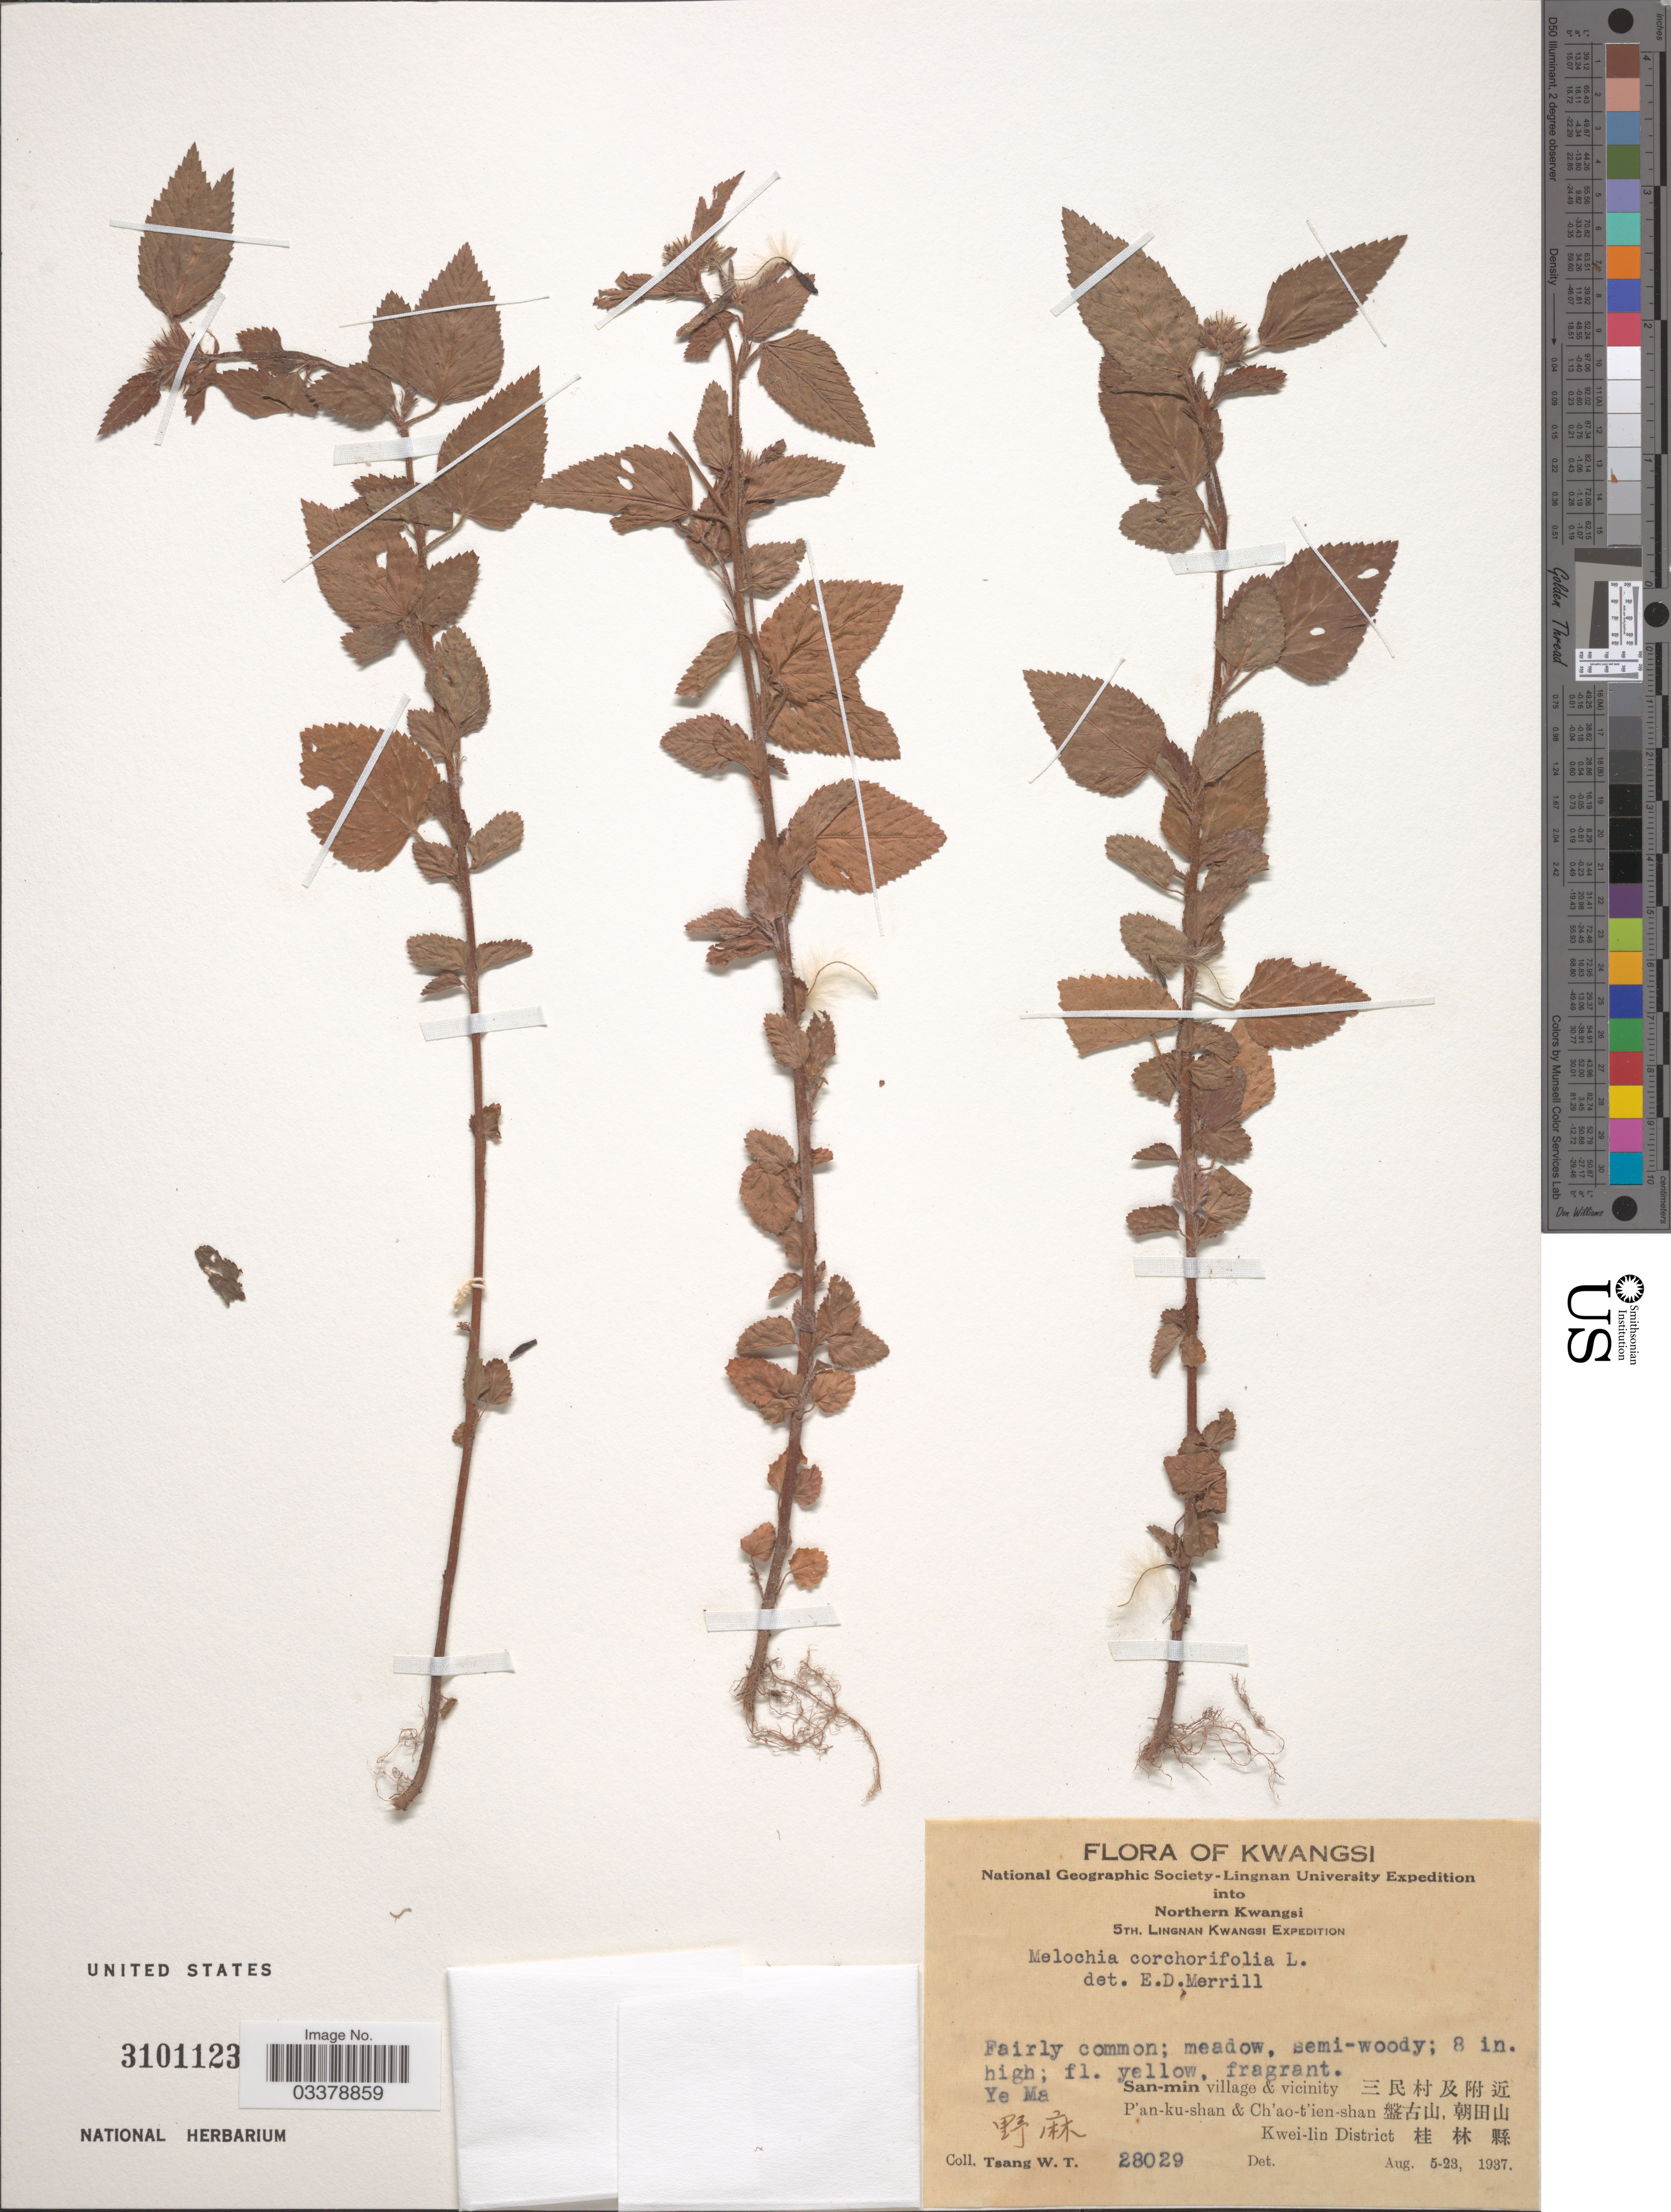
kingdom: Plantae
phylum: Tracheophyta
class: Magnoliopsida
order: Malvales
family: Malvaceae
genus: Melochia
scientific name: Melochia corchorifolia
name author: L.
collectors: W. T. Tsang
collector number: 28029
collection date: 1937-08-05/1937-08-23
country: China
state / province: Guangxi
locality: Northern Kwangsi, San-min village & vicinity X, P'an-ku-shan & Ch'ao-t'ien-shan X, Kwei-lin District X, Ye Ma [unsure placement]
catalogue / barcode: US 3101123